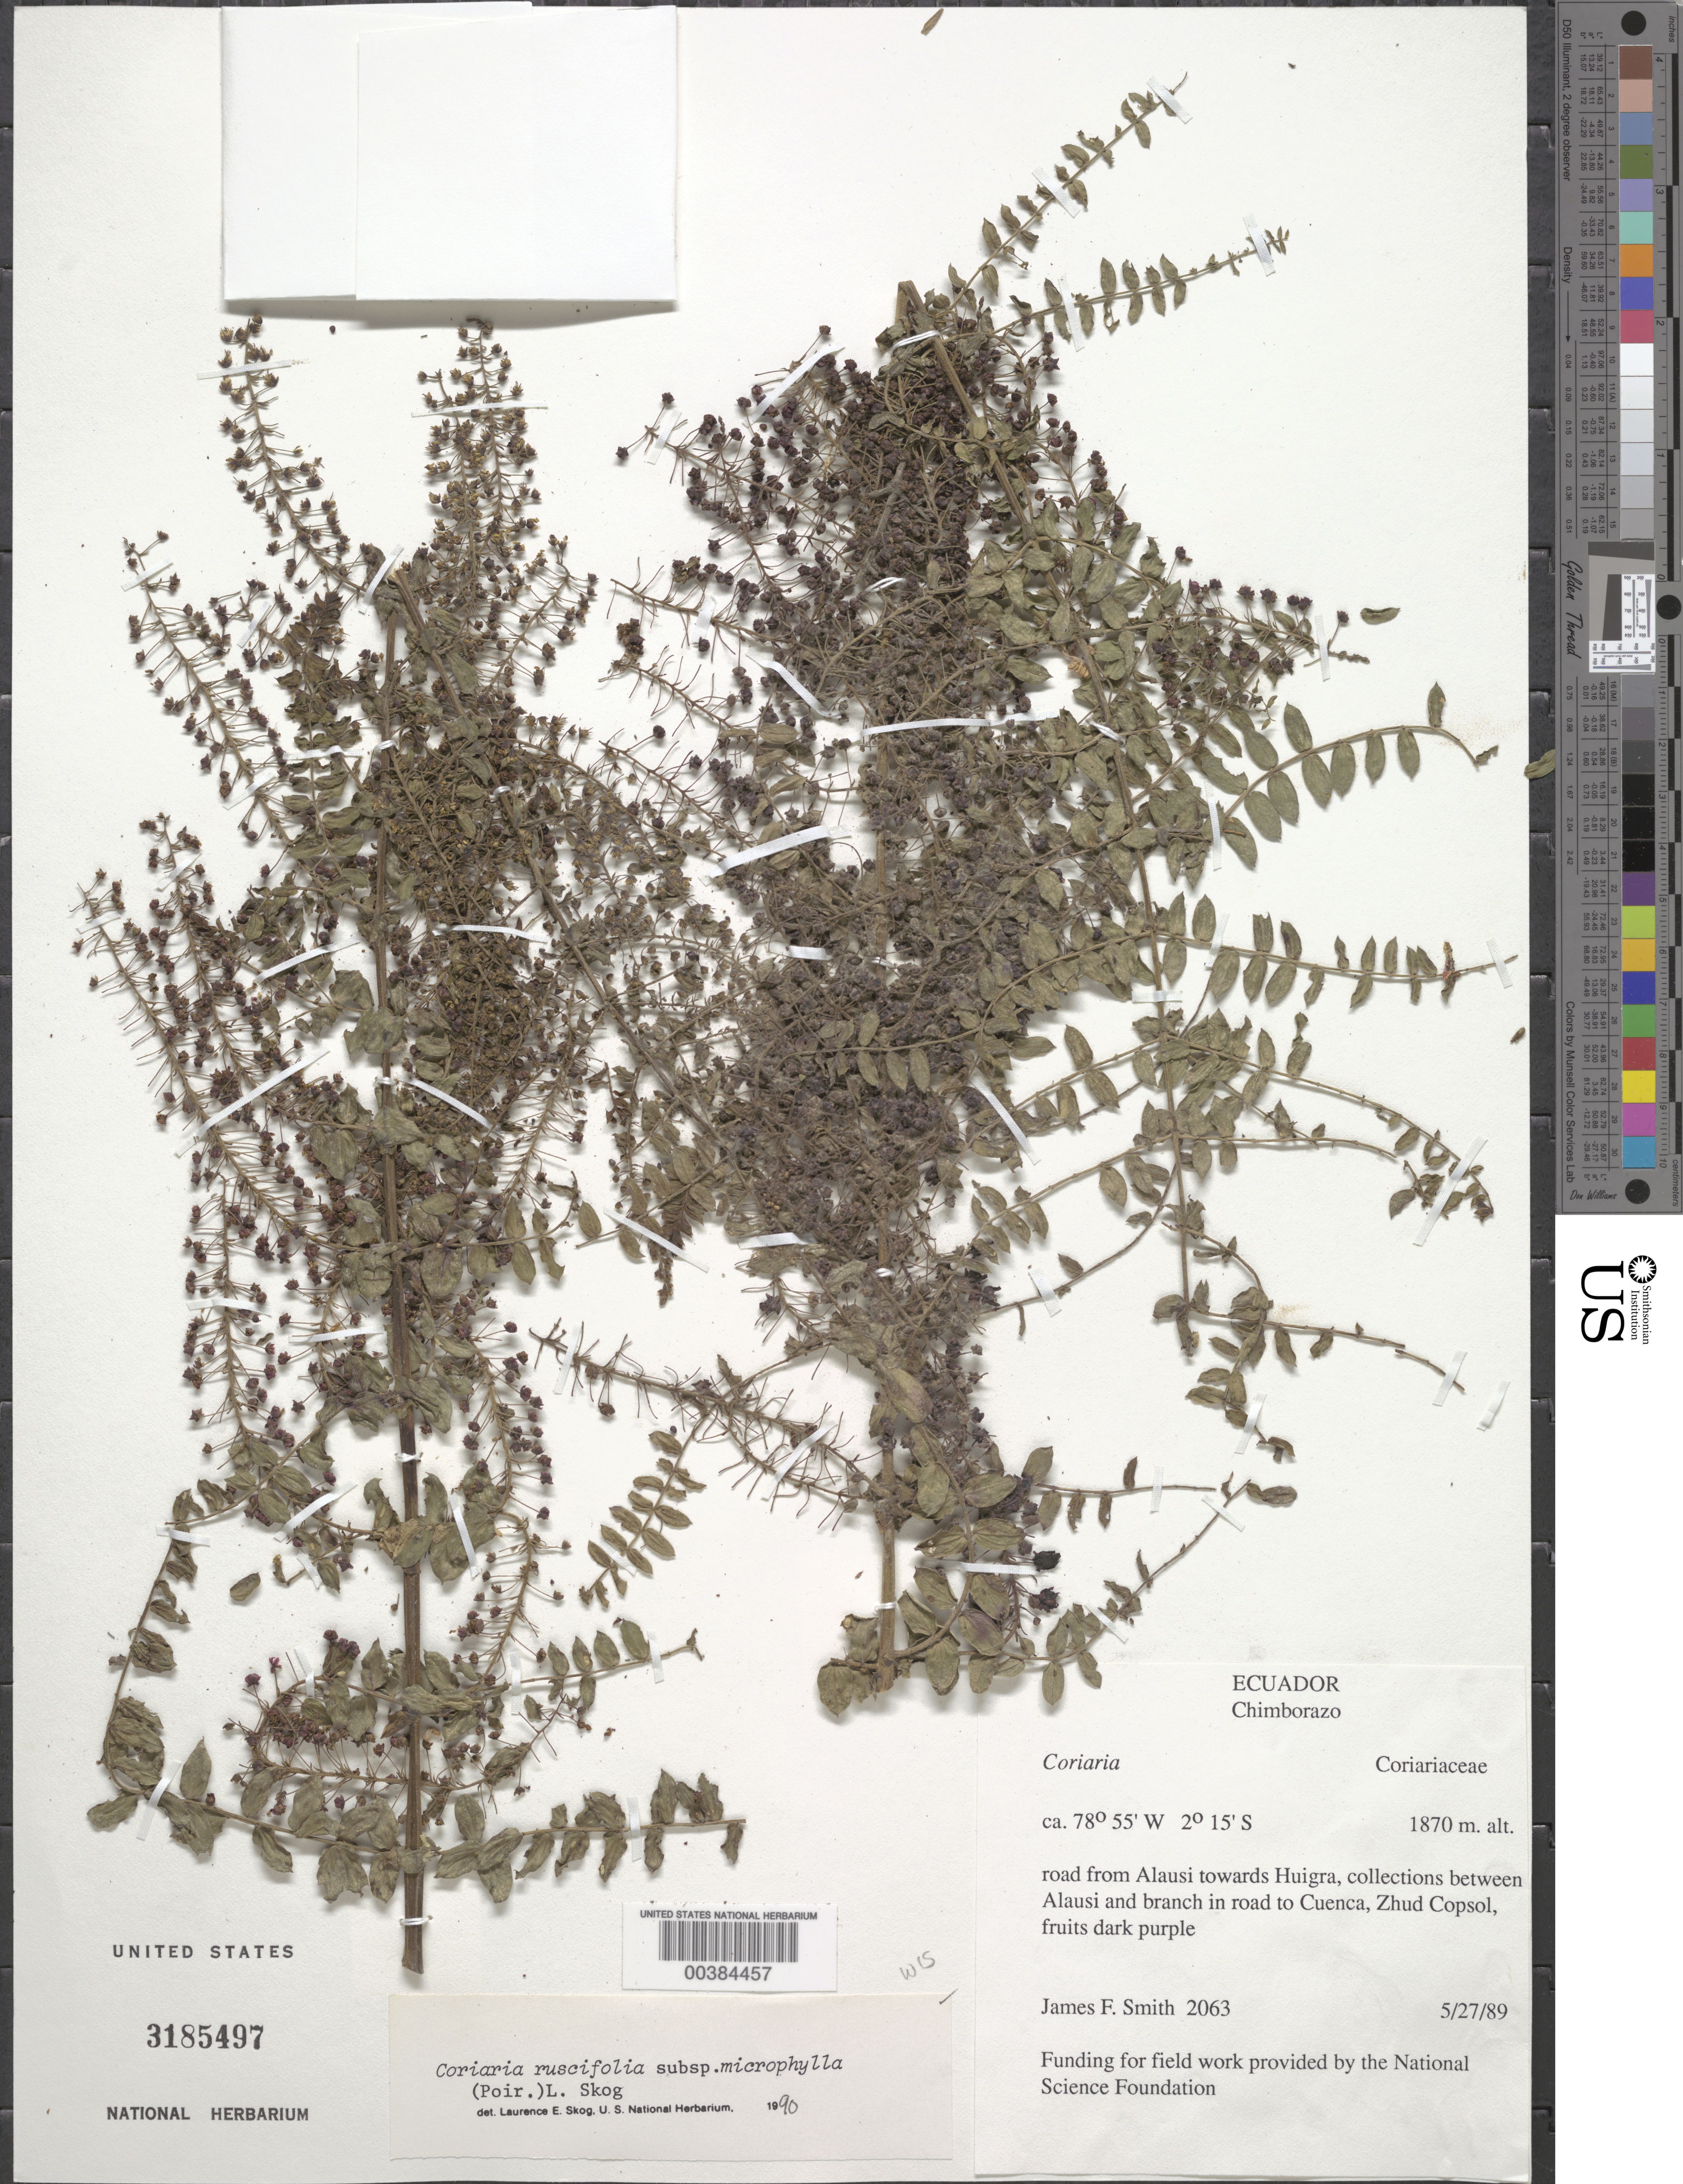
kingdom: Plantae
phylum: Tracheophyta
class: Magnoliopsida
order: Cucurbitales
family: Coriariaceae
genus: Coriaria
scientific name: Coriaria ruscifolia subsp. microphylla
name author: (Poir.) L.E. Skog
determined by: Skog, Laurence E.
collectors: J. F. Smith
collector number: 2063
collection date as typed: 27 May 1989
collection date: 1989-05-27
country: Ecuador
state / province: Chimborazo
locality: Alausi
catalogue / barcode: US 3185497